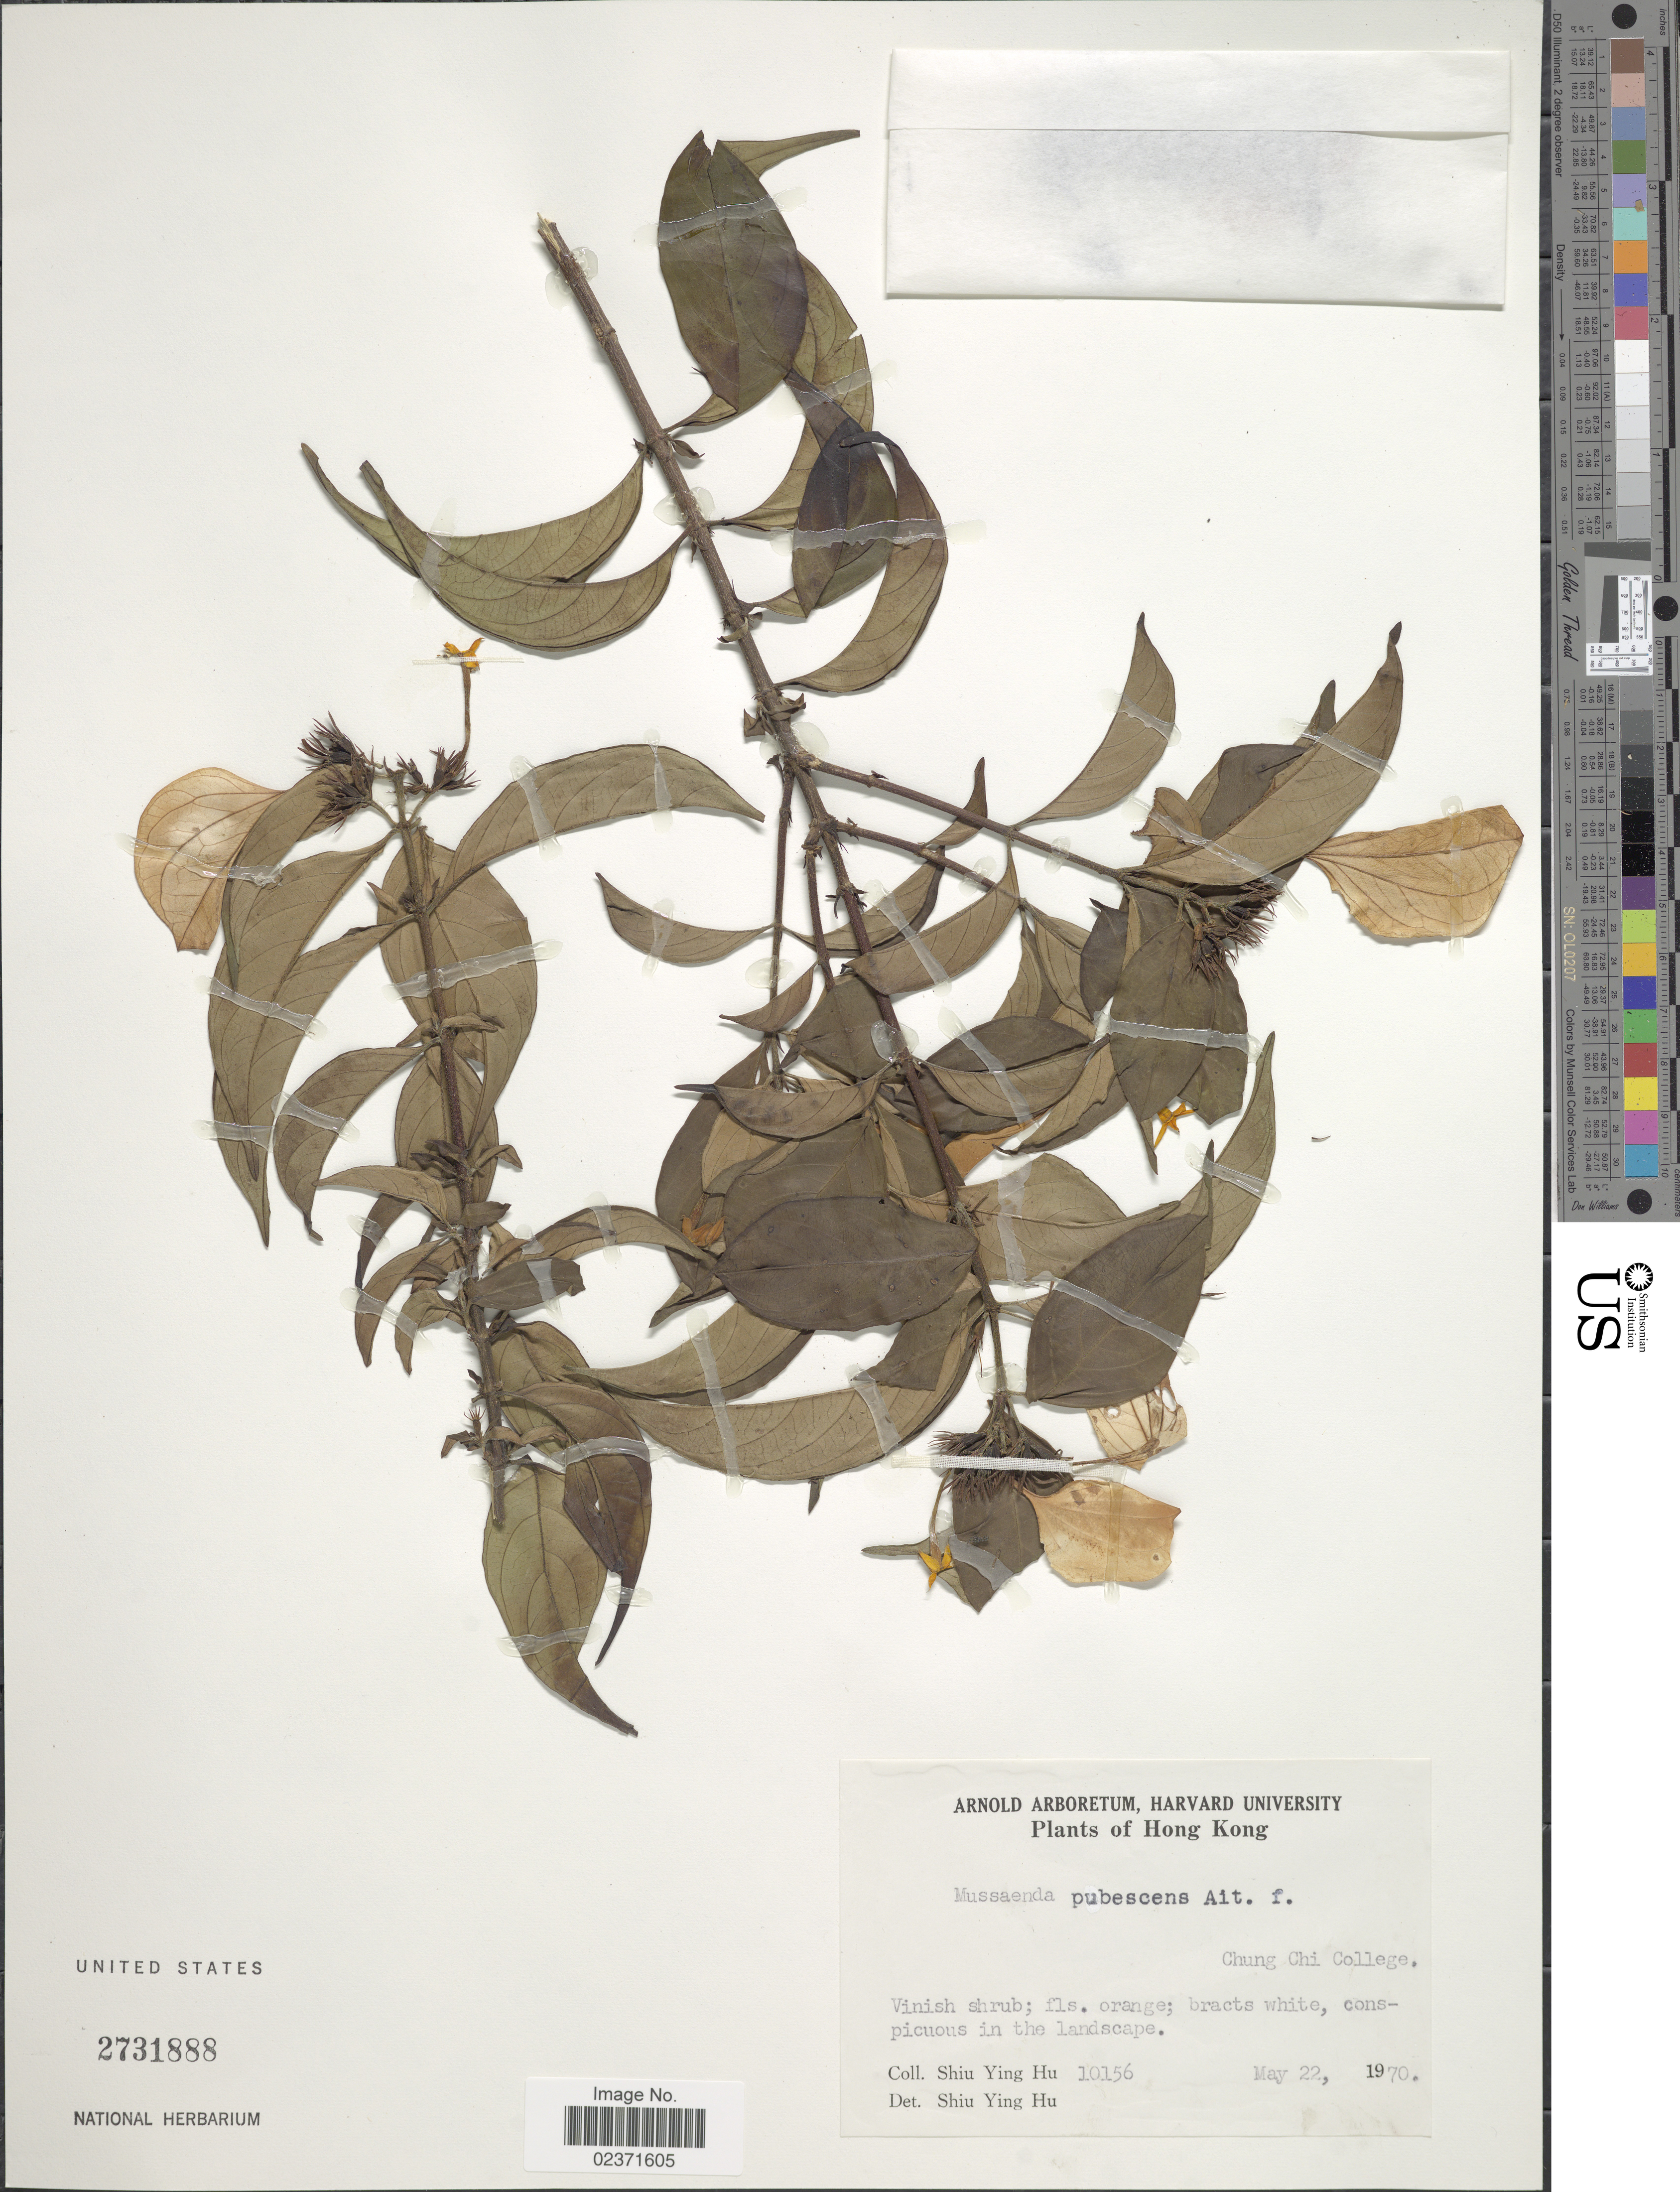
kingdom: Plantae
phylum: Tracheophyta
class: Magnoliopsida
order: Gentianales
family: Rubiaceae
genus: Mussaenda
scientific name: Mussaenda pubescens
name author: W.T. Aiton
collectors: S. Y. Hu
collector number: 10156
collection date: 1970-05-22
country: China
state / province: Hong Kong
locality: Chung Chi College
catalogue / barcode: US 2731888